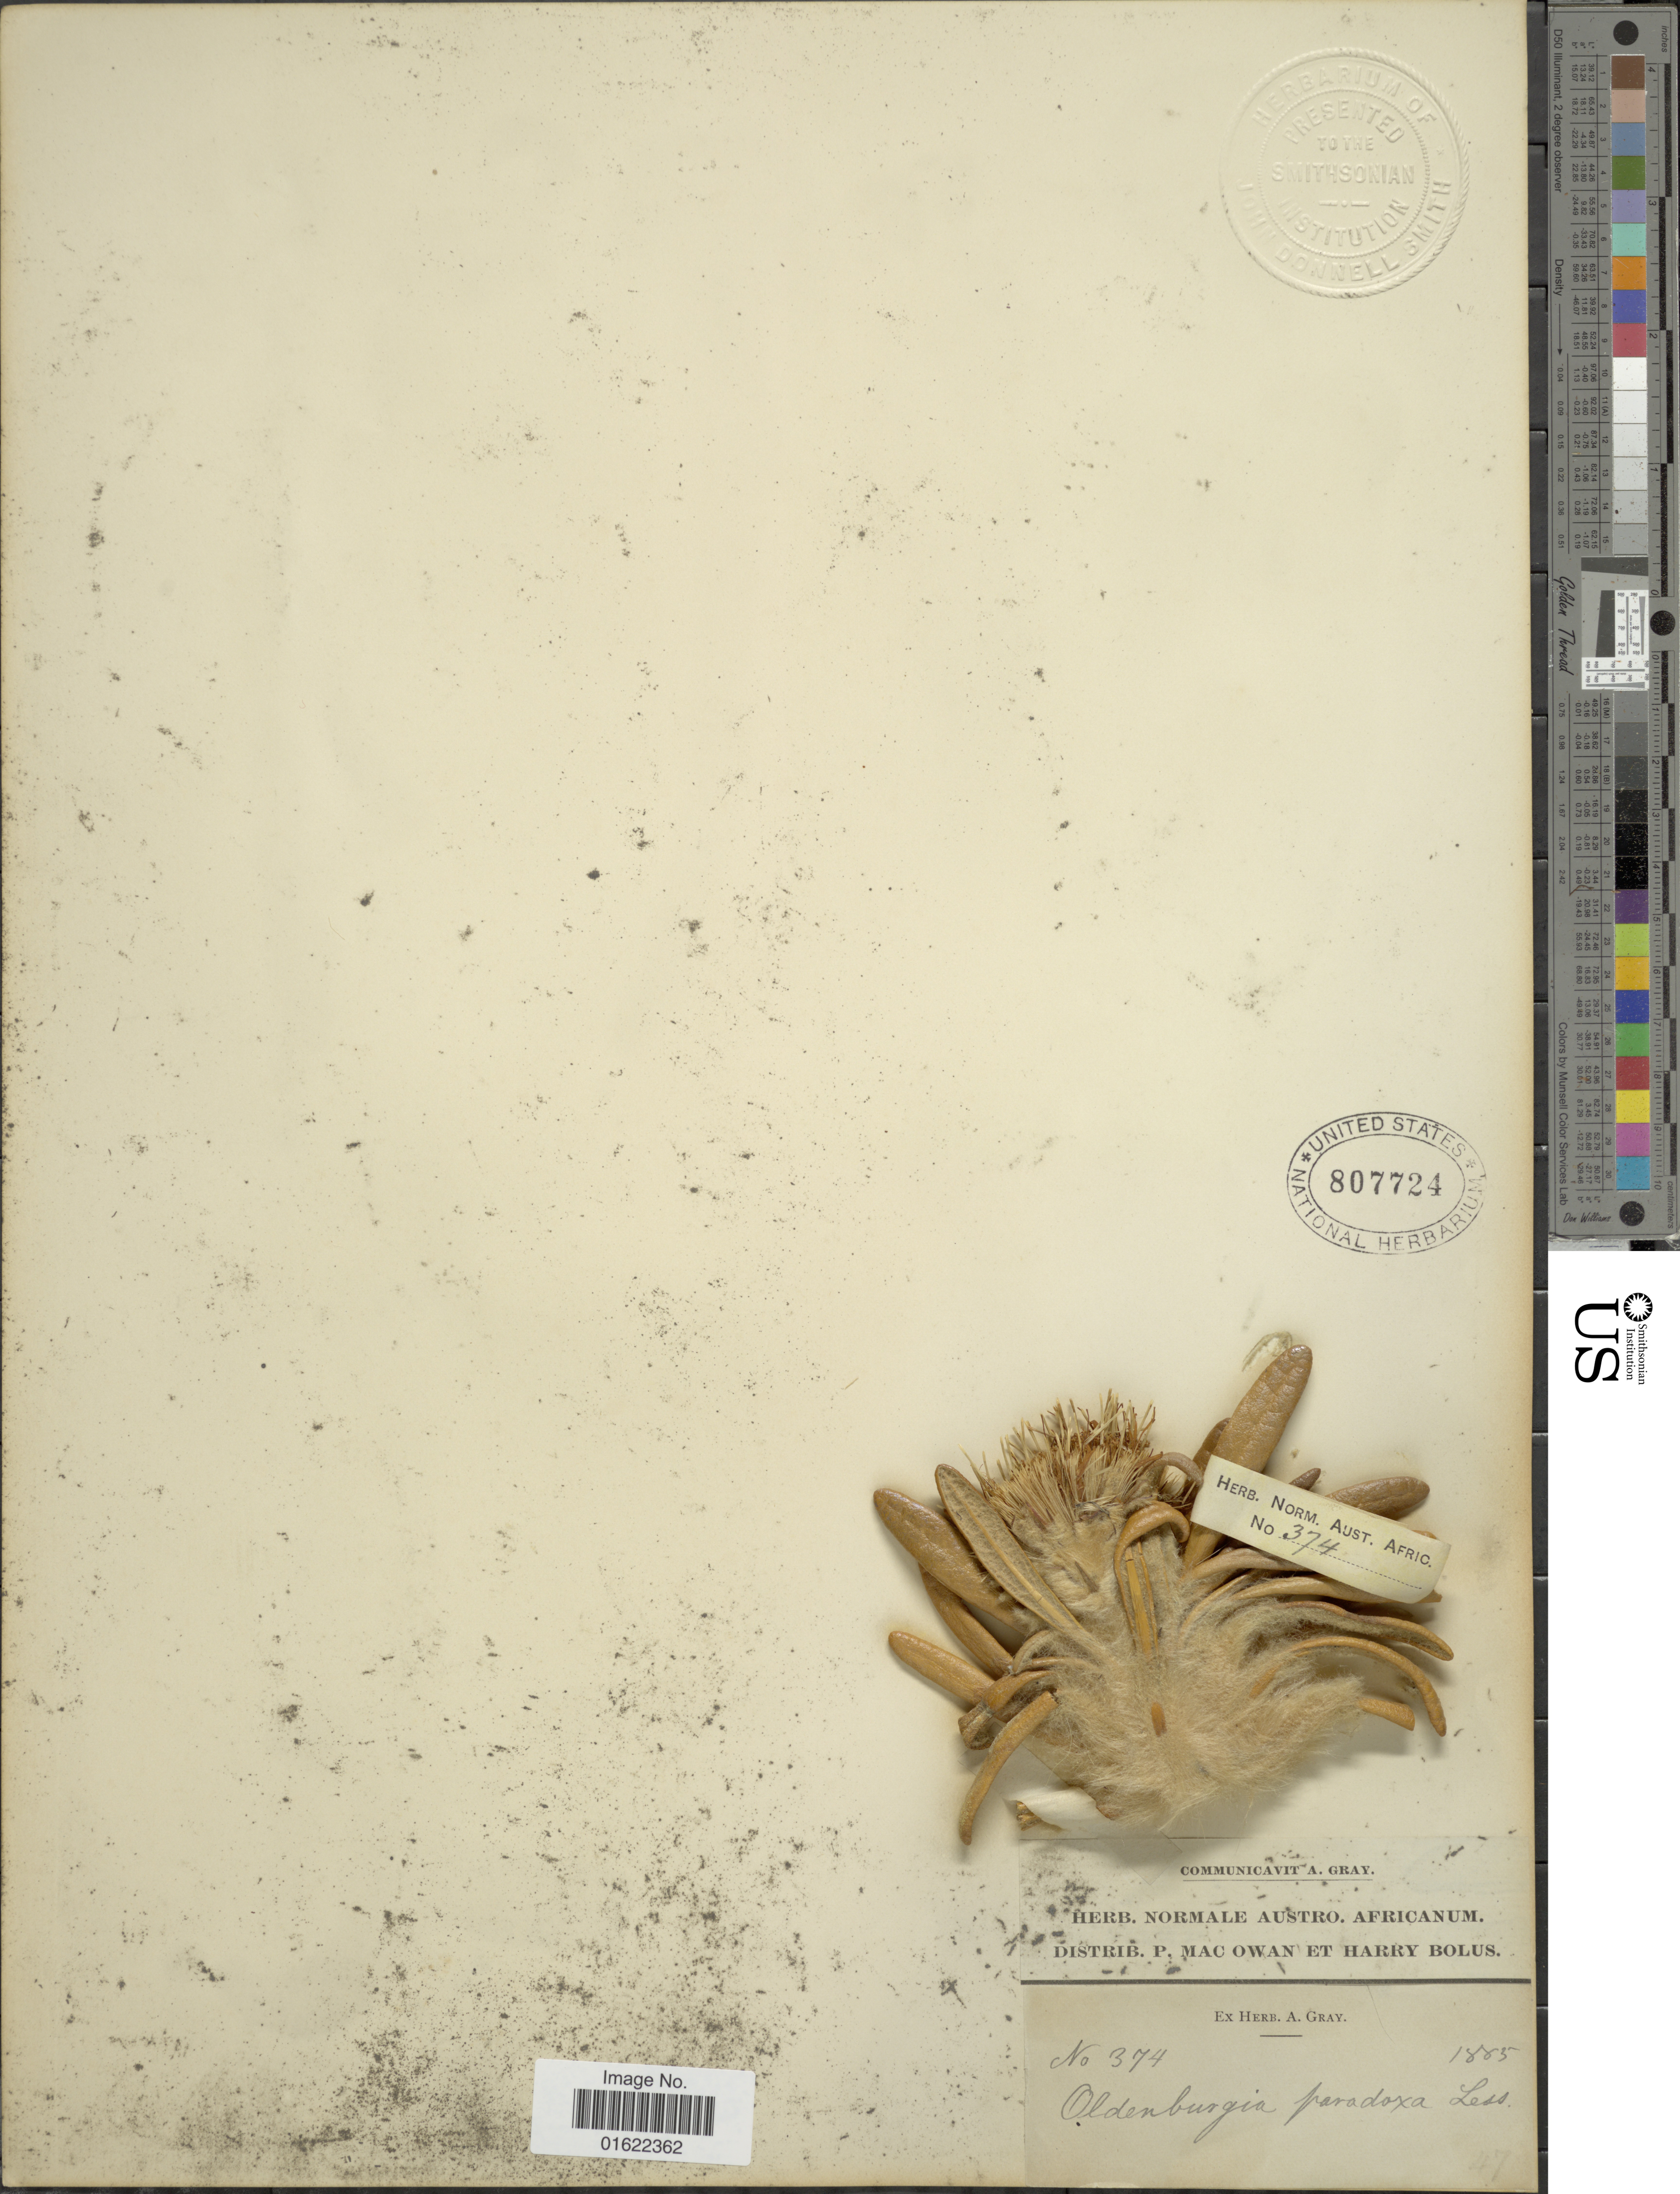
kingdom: Plantae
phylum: Tracheophyta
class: Magnoliopsida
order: Asterales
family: Asteraceae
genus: Oldenburgia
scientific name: Oldenburgia grandis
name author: (Thunb.) Baill.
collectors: ex herb. Gray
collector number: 374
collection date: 1885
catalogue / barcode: US 807724